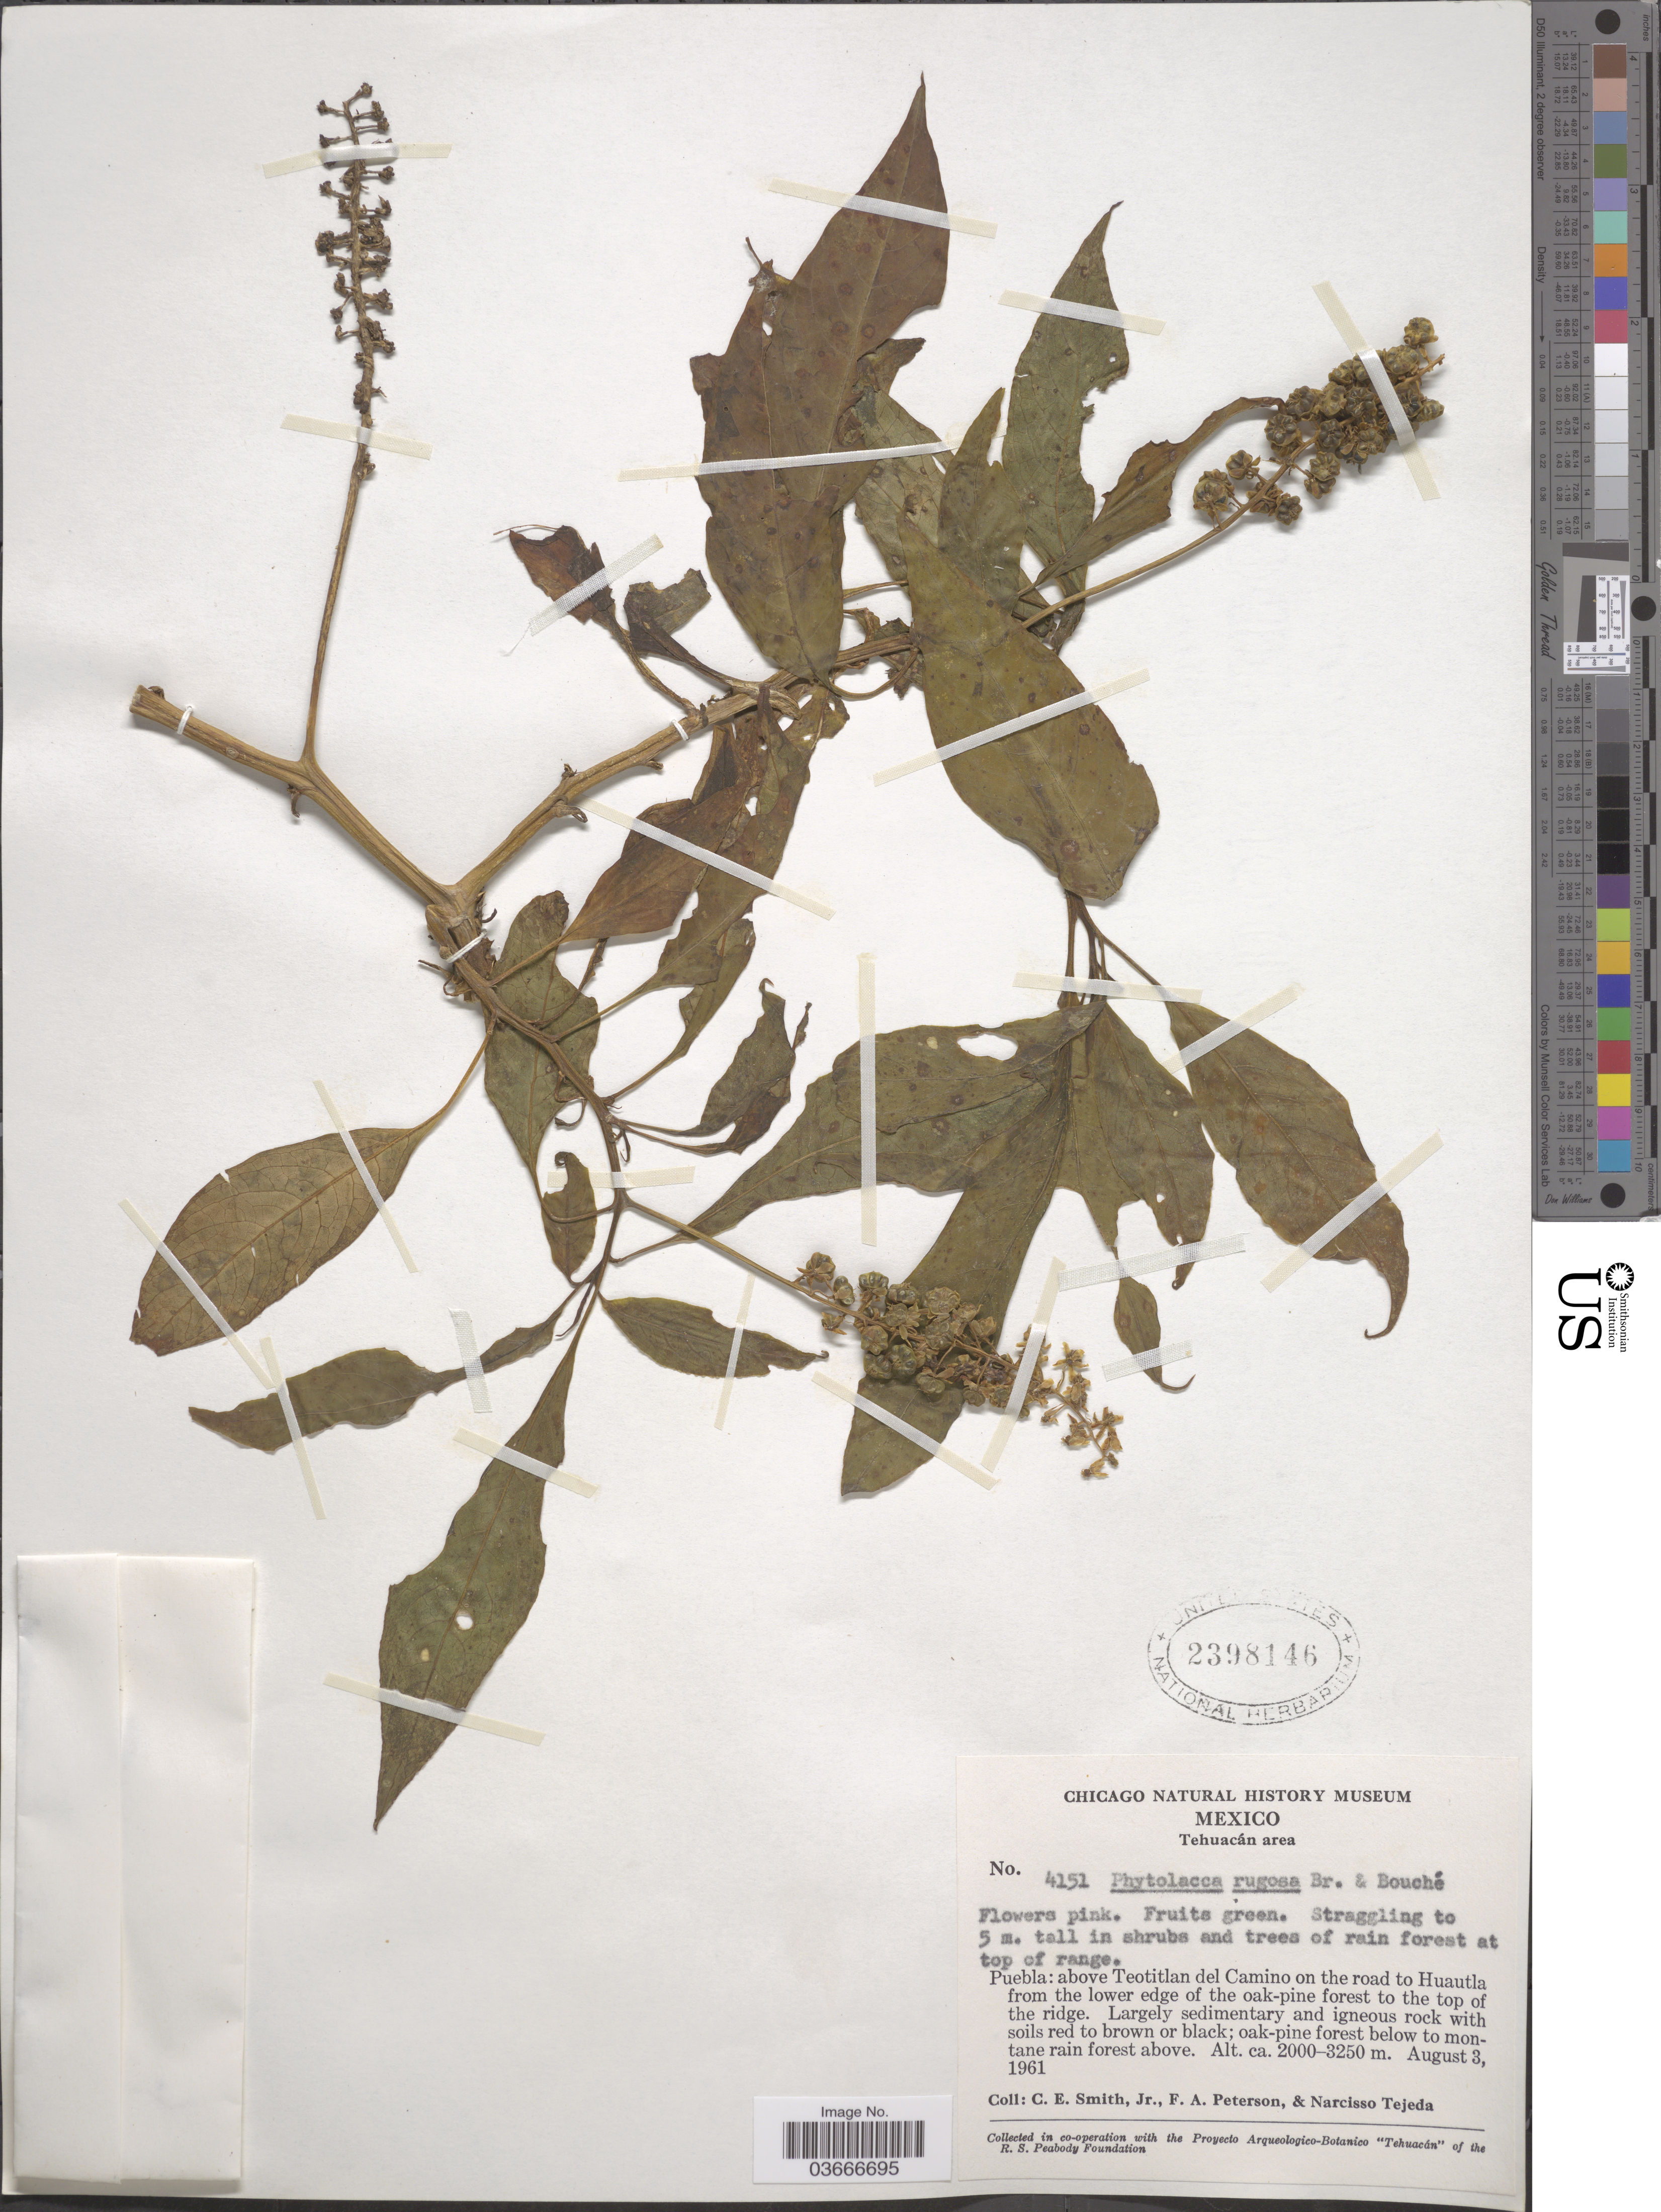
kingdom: Plantae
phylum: Tracheophyta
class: Magnoliopsida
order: Caryophyllales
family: Phytolaccaceae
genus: Phytolacca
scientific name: Phytolacca rugosa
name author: A. Braun & C.D. Bouché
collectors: C. E. Smith Jr., F. A. Peterson & N. Tejeda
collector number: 4151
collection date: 1961-08-03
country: Mexico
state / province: Puebla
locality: Tehuacán area. Above Teotitlan del Camino on the road to Huautla from the lower edge of the oak-pine forest to the top of the ridge.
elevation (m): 2000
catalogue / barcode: US 2398146